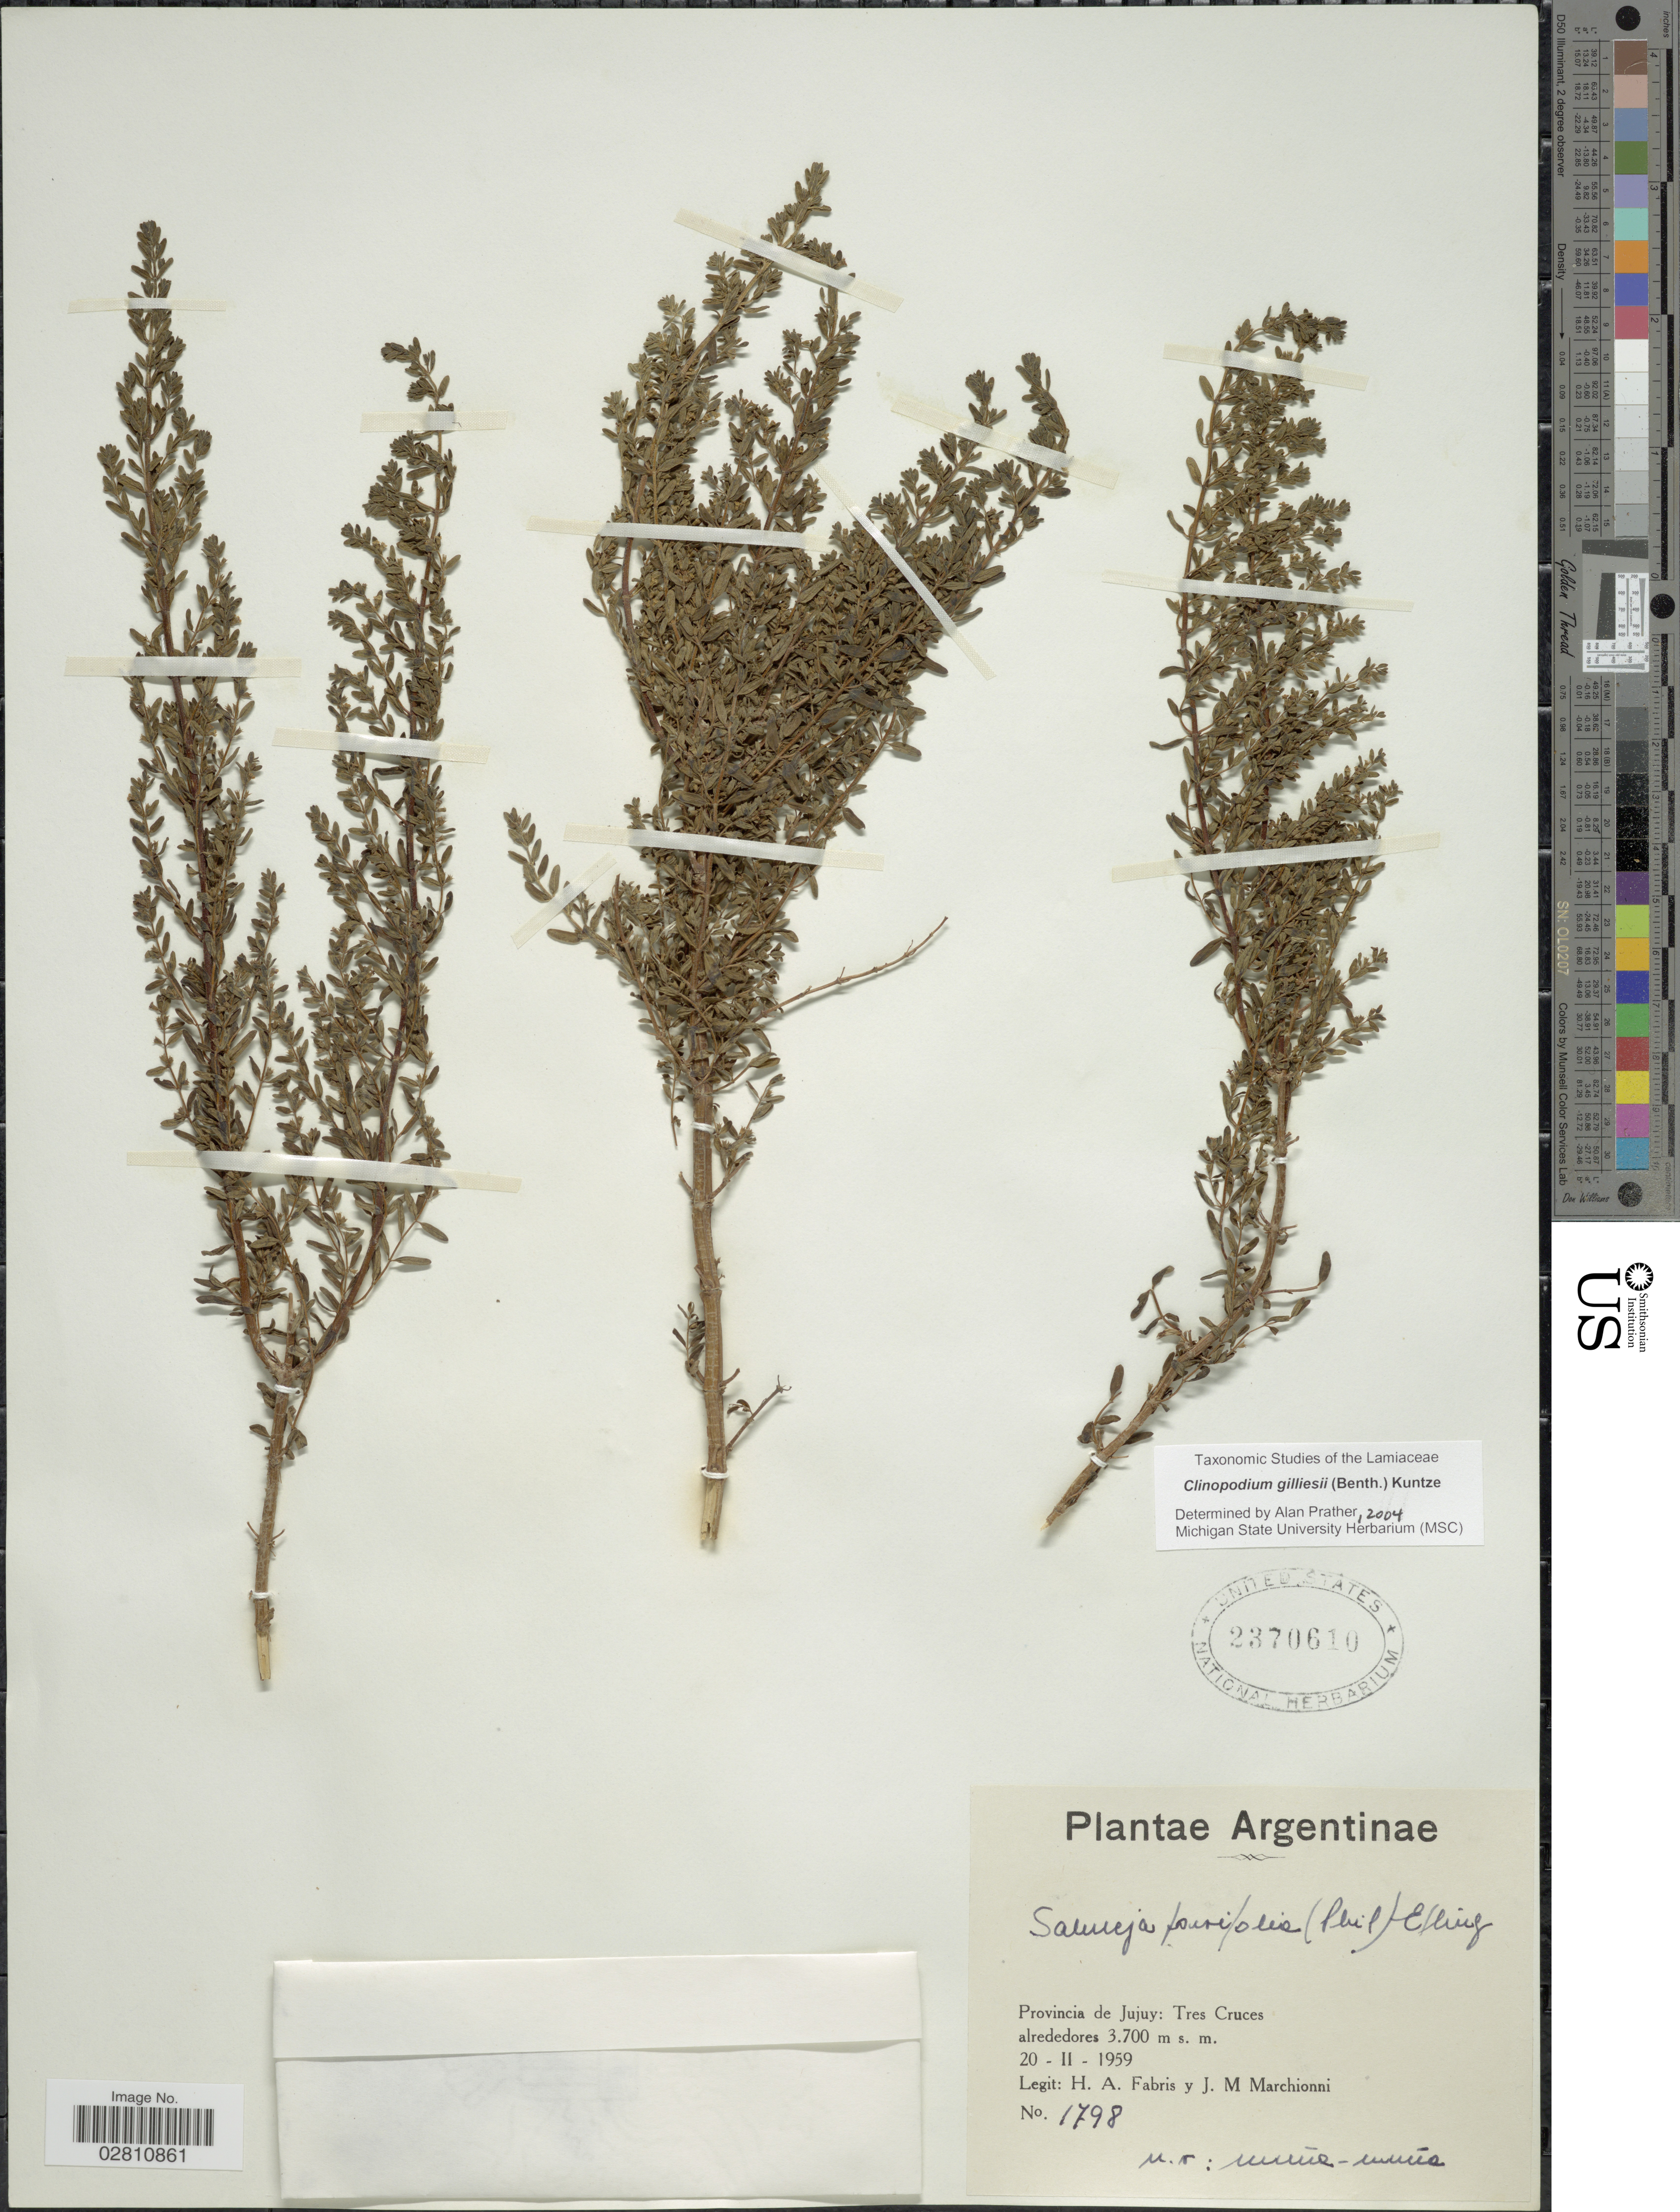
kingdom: Plantae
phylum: Tracheophyta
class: Magnoliopsida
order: Lamiales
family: Lamiaceae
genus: Clinopodium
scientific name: Clinopodium gilliesii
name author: (Benth.) Kuntze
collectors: H. A. Fabris & J. Marchionni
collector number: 1798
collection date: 1959-02-20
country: Argentina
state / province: Jujuy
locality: Provincia de Jujuy: Tres Cruces.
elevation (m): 3700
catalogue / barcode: US 2370610